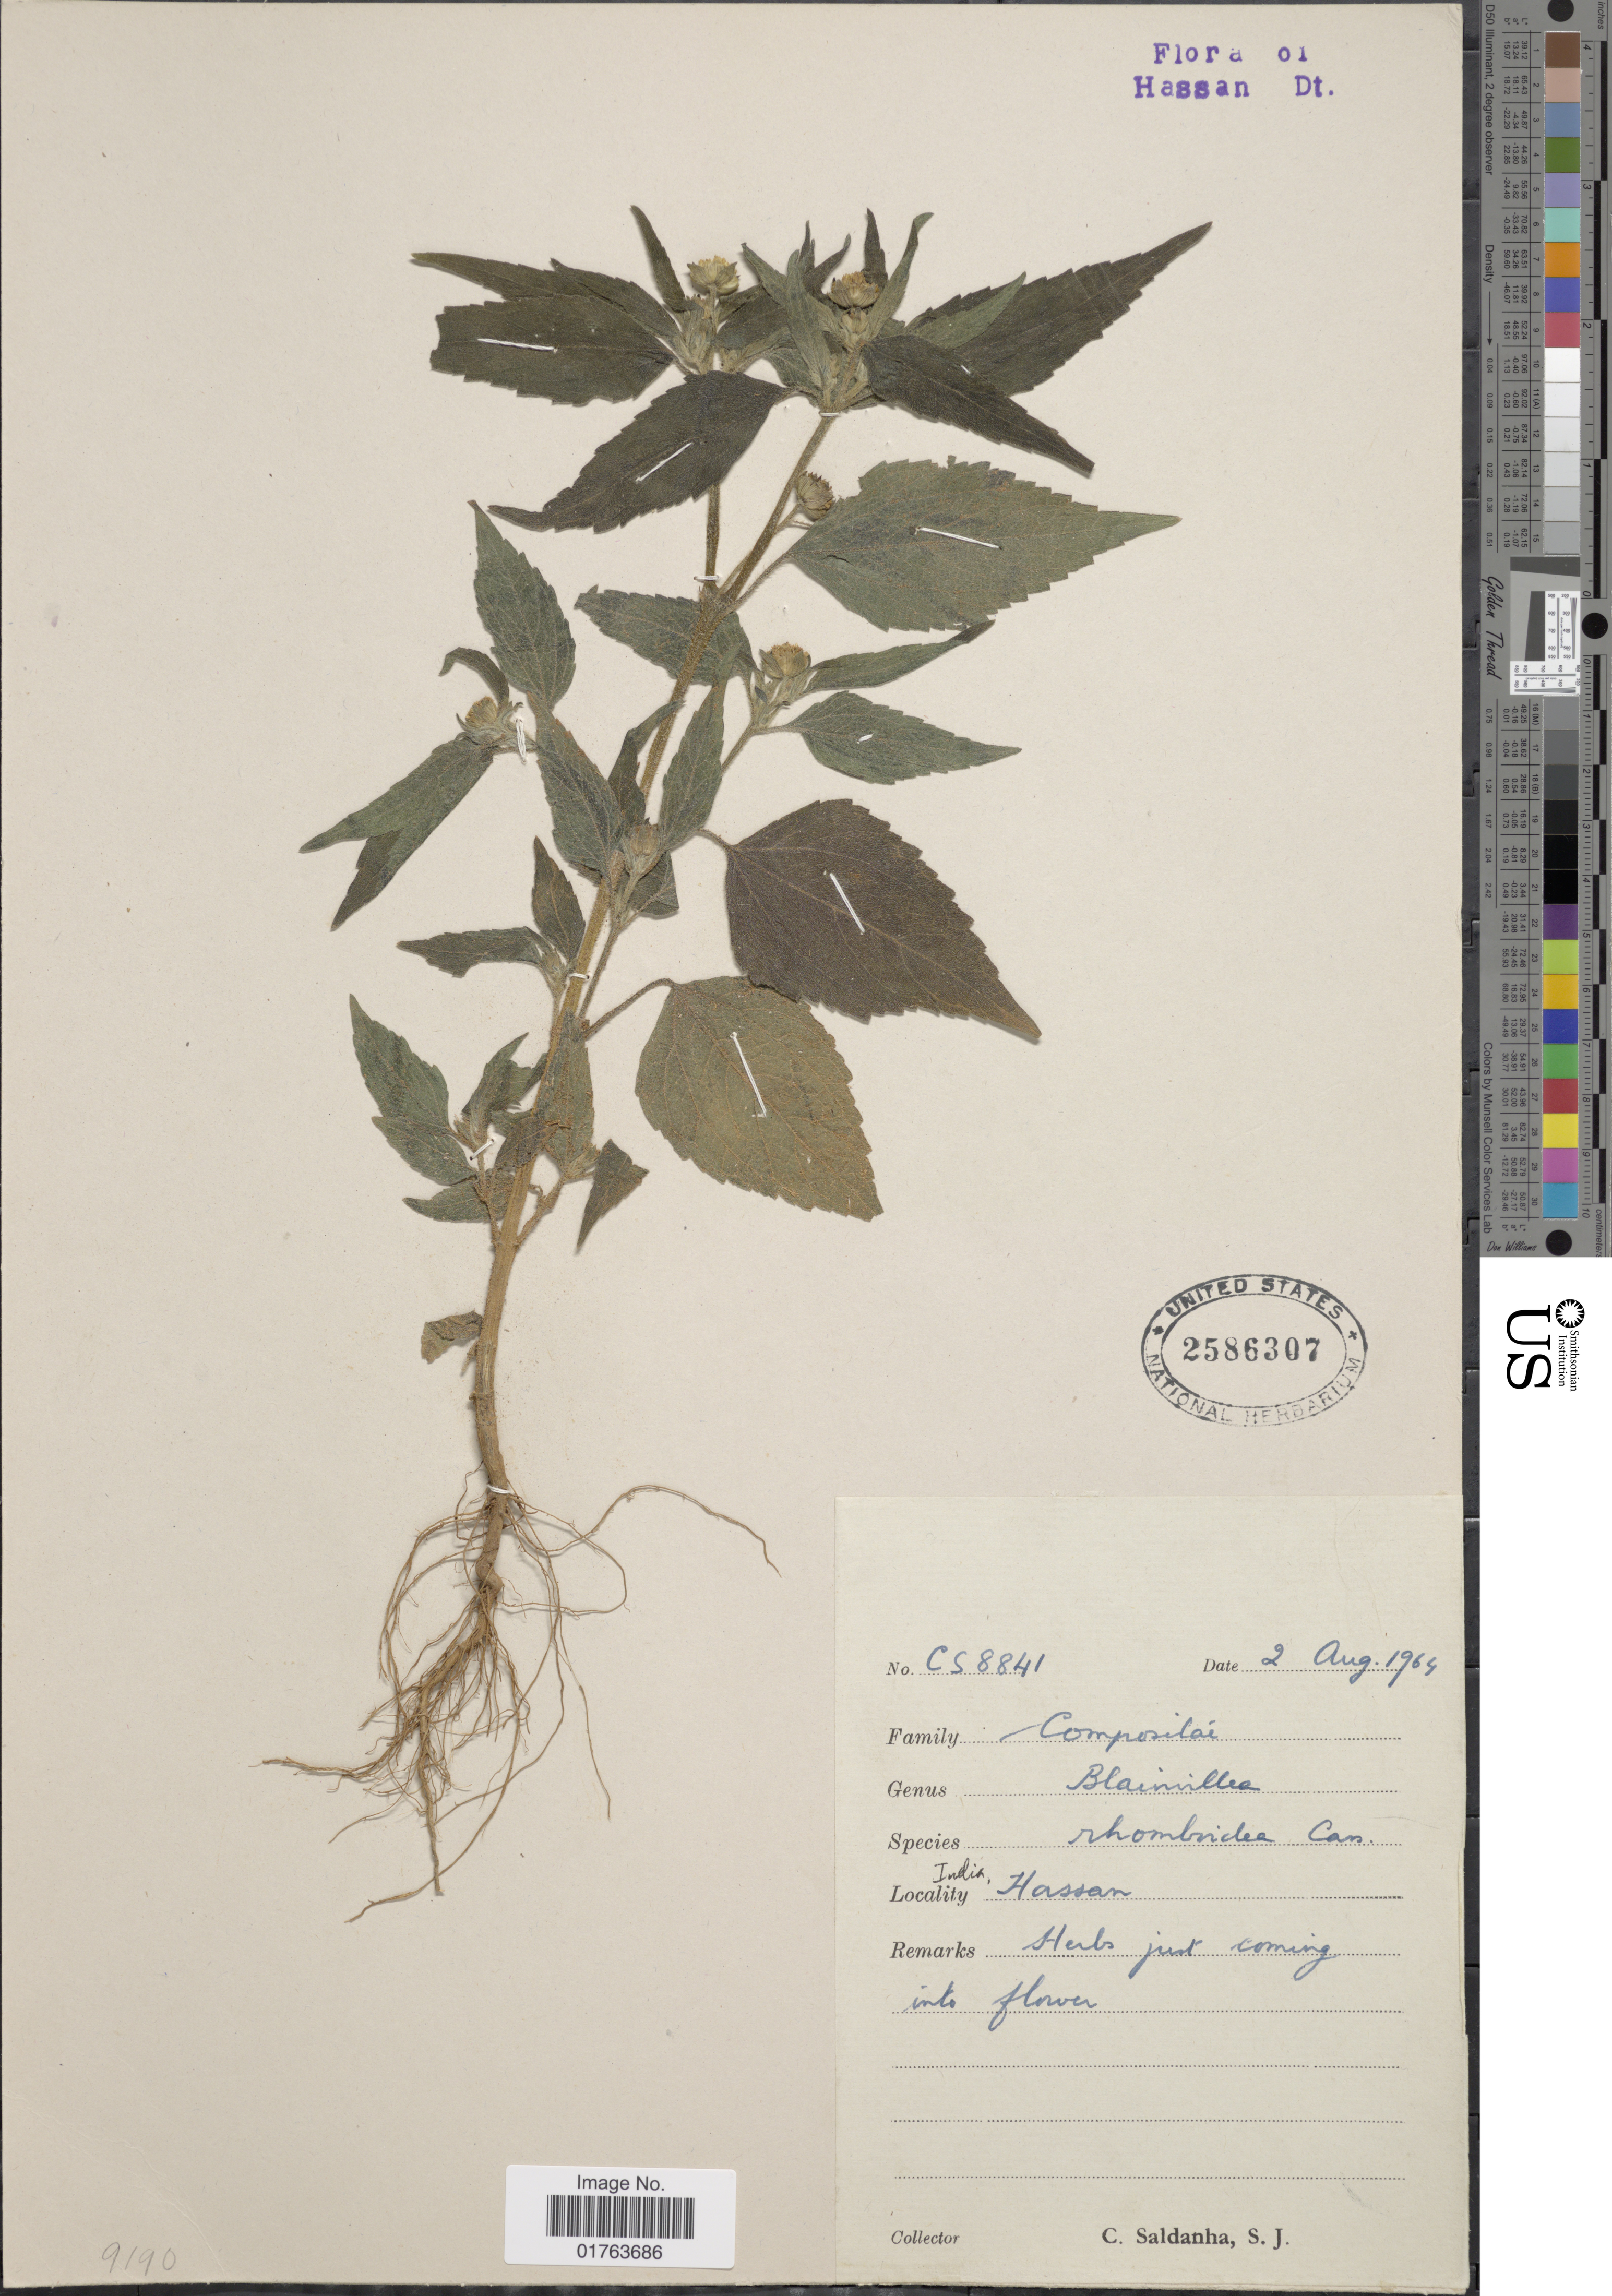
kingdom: Plantae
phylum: Tracheophyta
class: Magnoliopsida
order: Asterales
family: Asteraceae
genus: Blainvillea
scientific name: Blainvillea rhomboidea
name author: Cass.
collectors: C. Saldanha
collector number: CS8841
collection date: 1964-08-02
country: India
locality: Hassan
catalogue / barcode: US 2586307